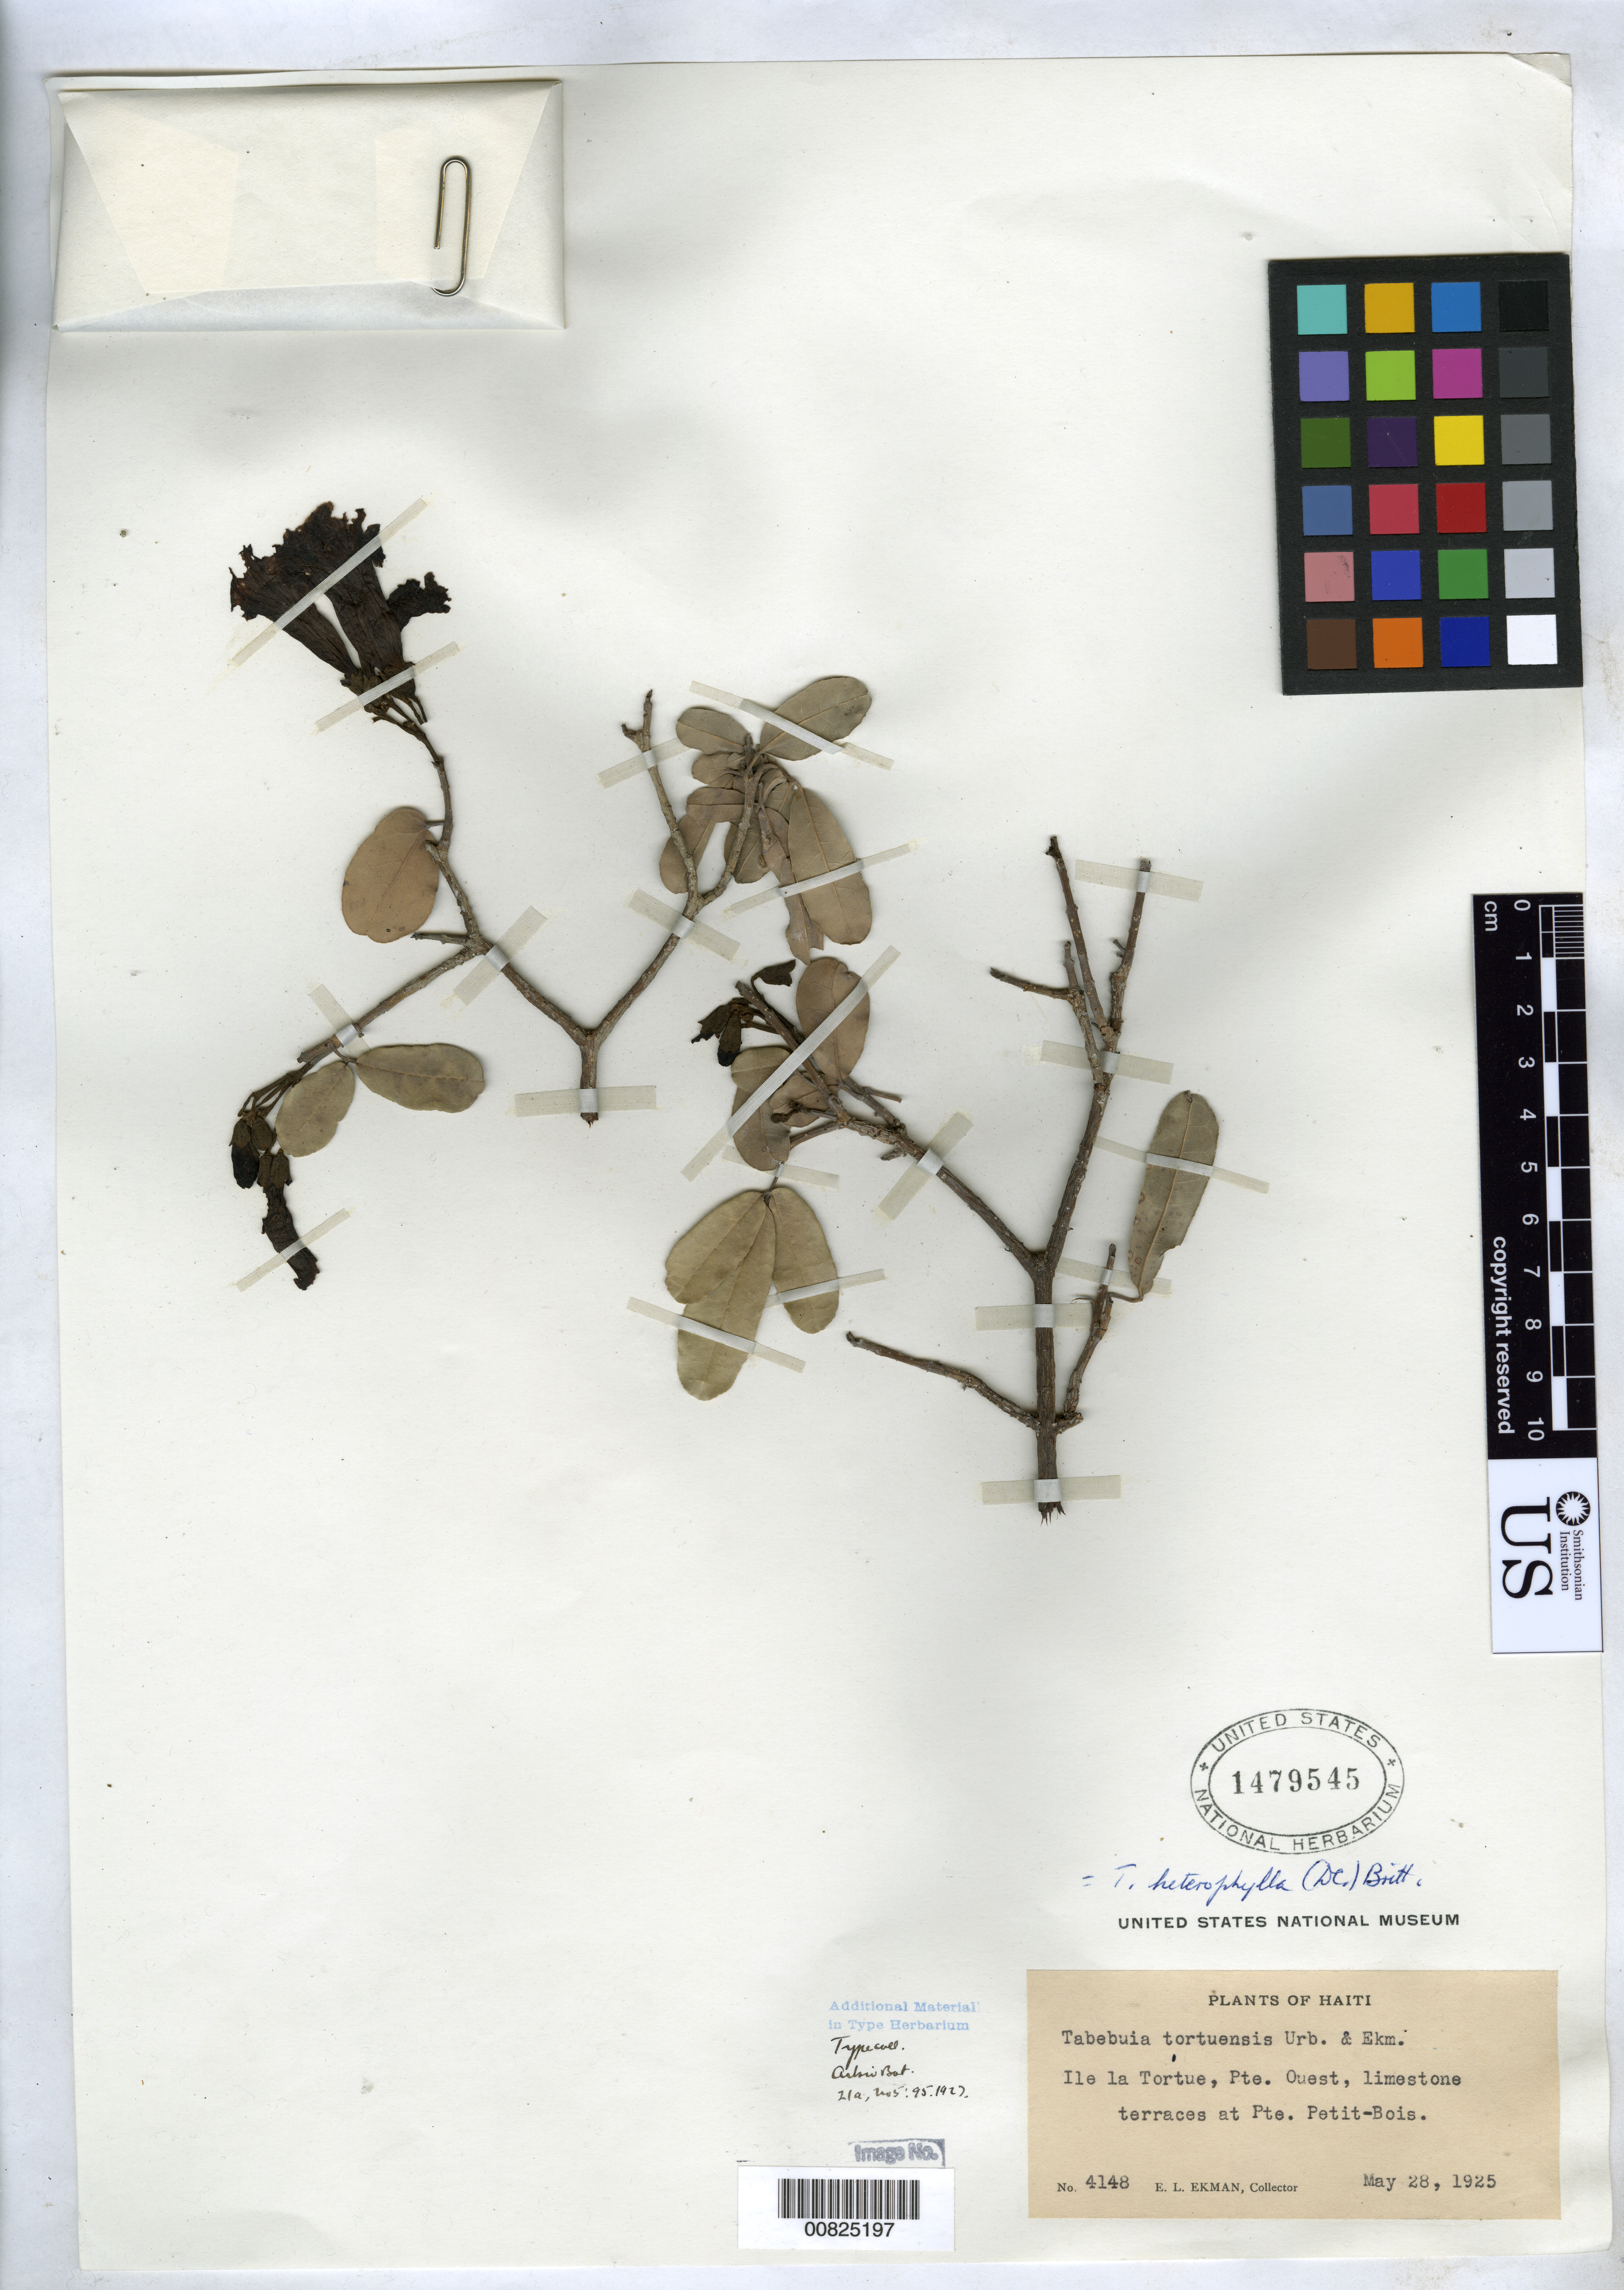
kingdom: Plantae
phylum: Tracheophyta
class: Magnoliopsida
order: Lamiales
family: Bignoniaceae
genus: Tabebuia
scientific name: Tabebuia tortuensis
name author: Urb. & Ekman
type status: Isotype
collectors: E. L. Ekman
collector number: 4148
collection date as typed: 28 May 1925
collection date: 1925-05-28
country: Haiti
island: Tortue Island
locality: Insula La Tortue ad pointe Petit-bois.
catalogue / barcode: US 1479545